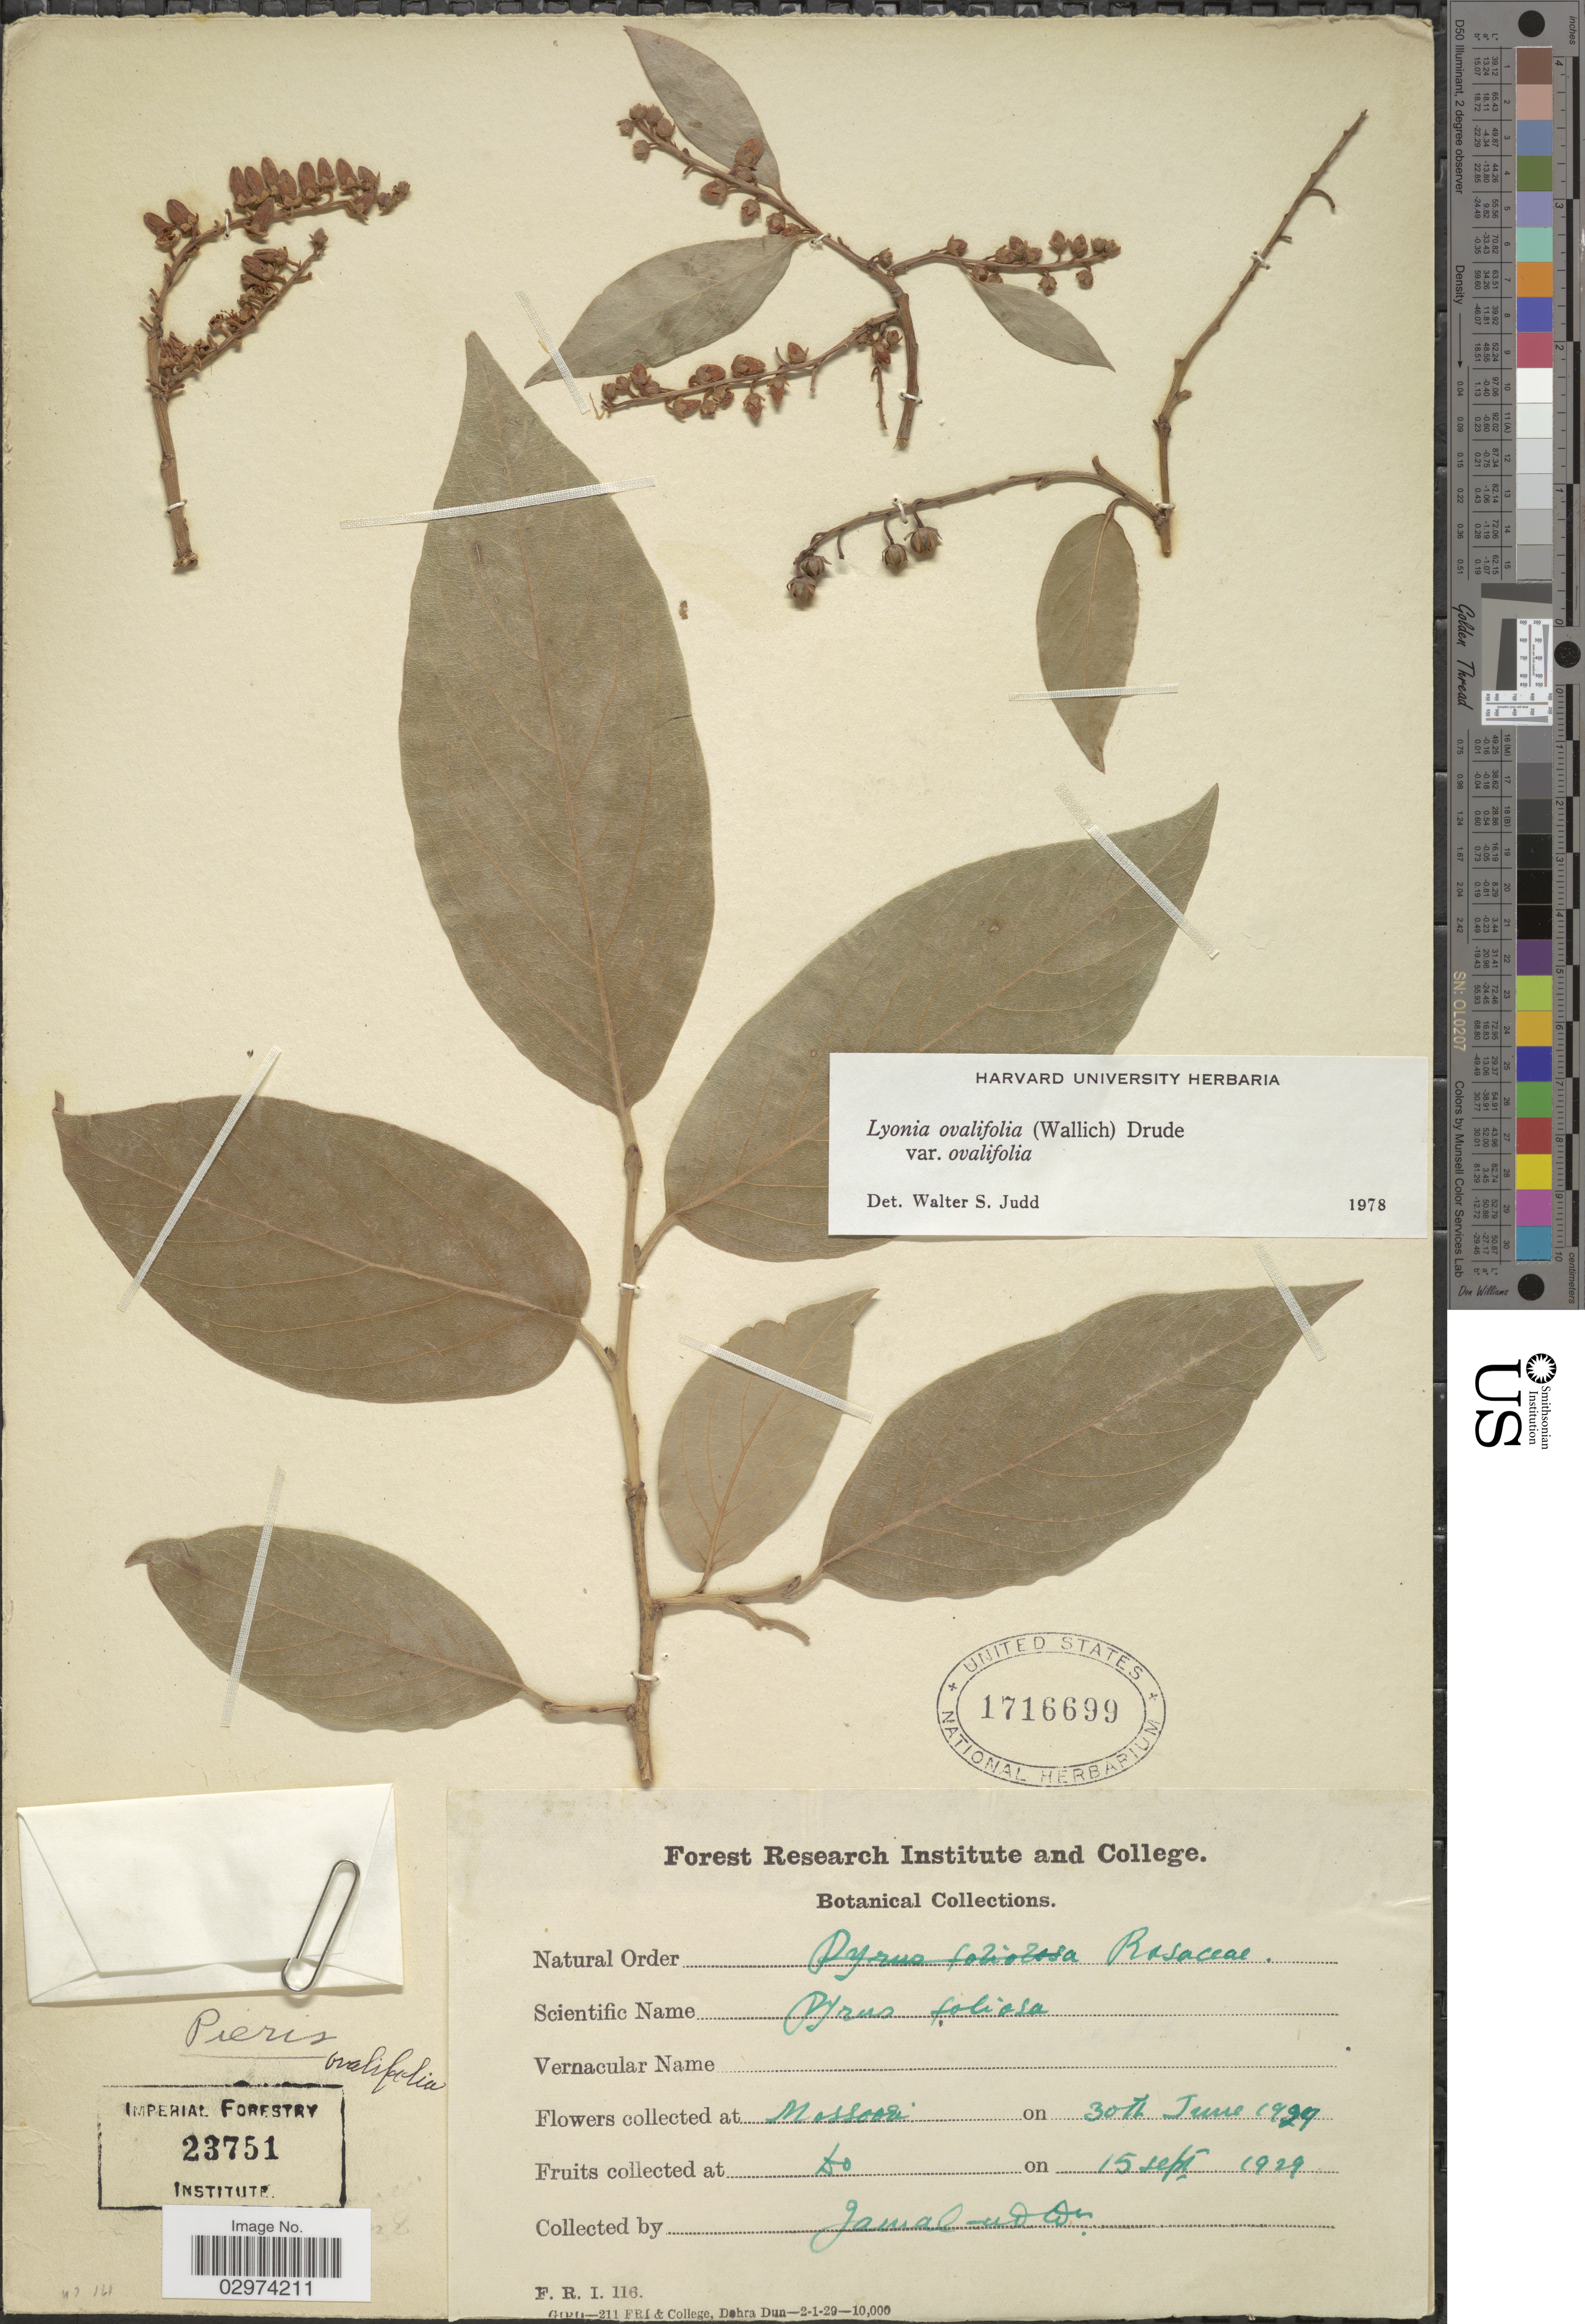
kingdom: Plantae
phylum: Tracheophyta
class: Magnoliopsida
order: Ericales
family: Ericaceae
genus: Lyonia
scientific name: Lyonia ovalifolia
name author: (Wall.) Drude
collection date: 1929-06-30/1929-09-15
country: India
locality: Mossoori.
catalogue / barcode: US 1716699